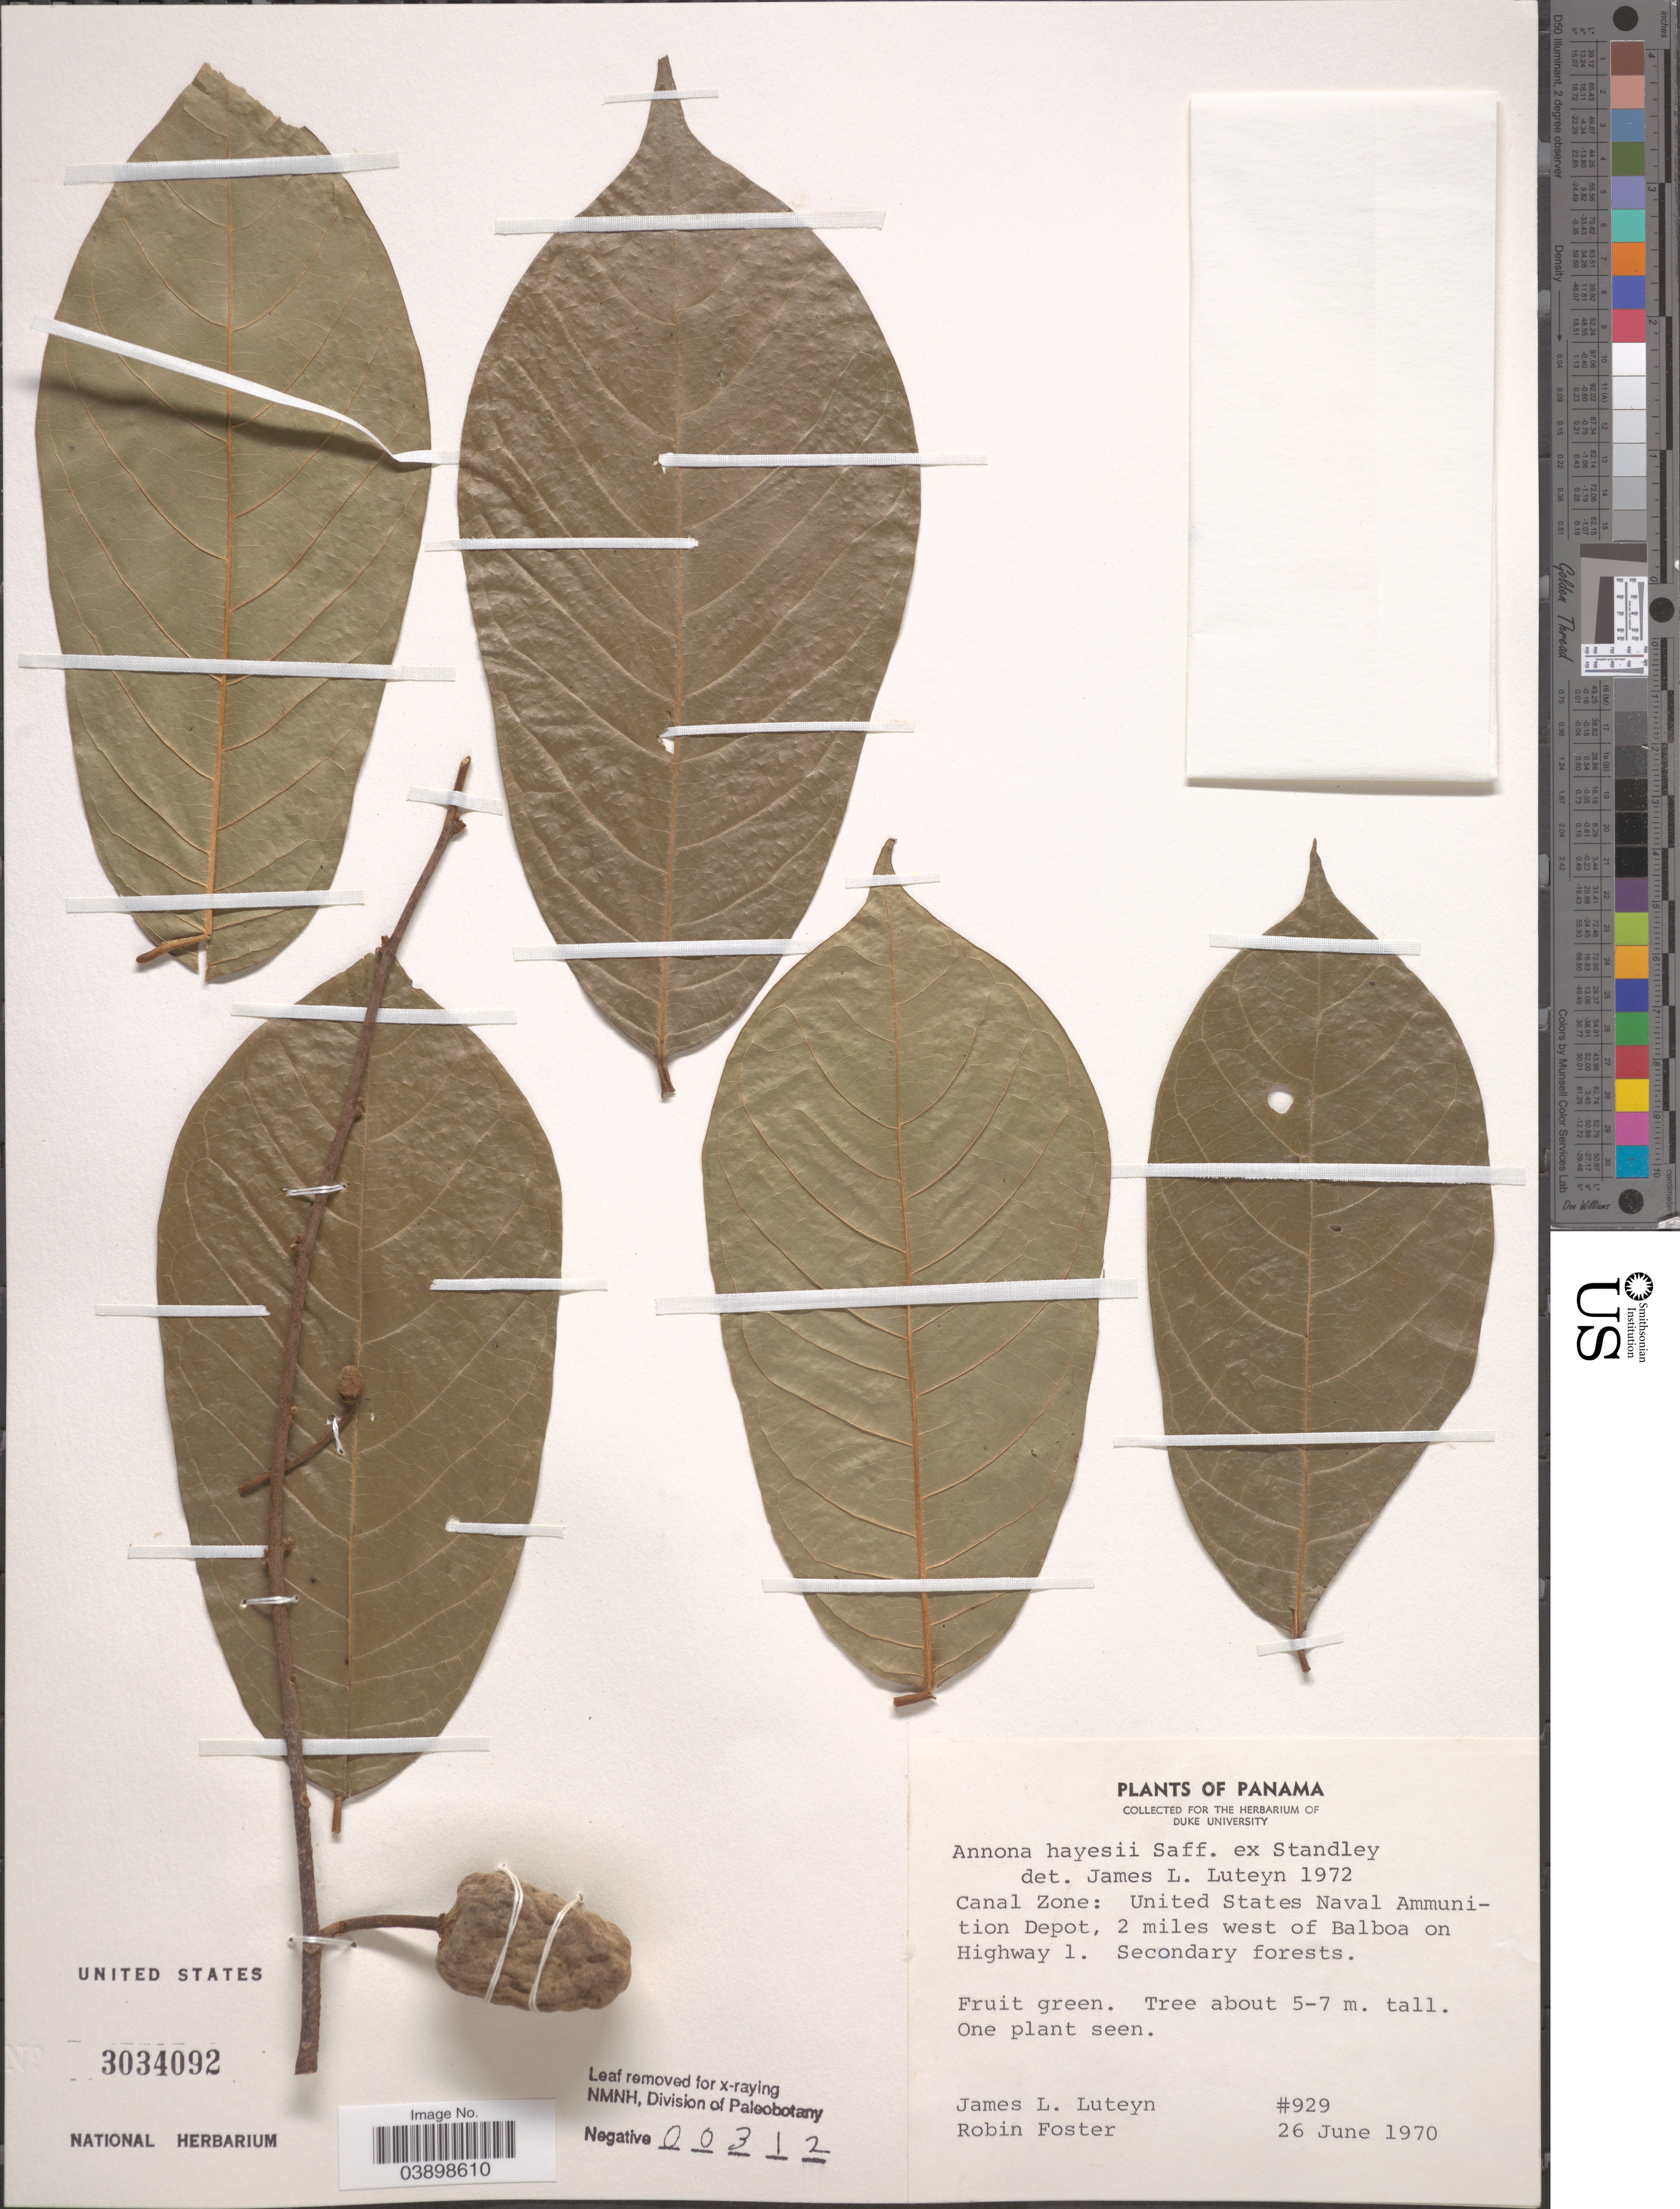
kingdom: Plantae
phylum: Tracheophyta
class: Magnoliopsida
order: Magnoliales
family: Annonaceae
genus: Annona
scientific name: Annona hayesii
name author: Saff. in Standl.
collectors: J. Luteyn & R. B. Foster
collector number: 929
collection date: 1970-06-26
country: Panama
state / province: Colón / Panamá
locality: Canal Zone: United States Naval Ammunition Depot, 2 miles west of Balboa on Highway 1.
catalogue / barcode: US 3034092